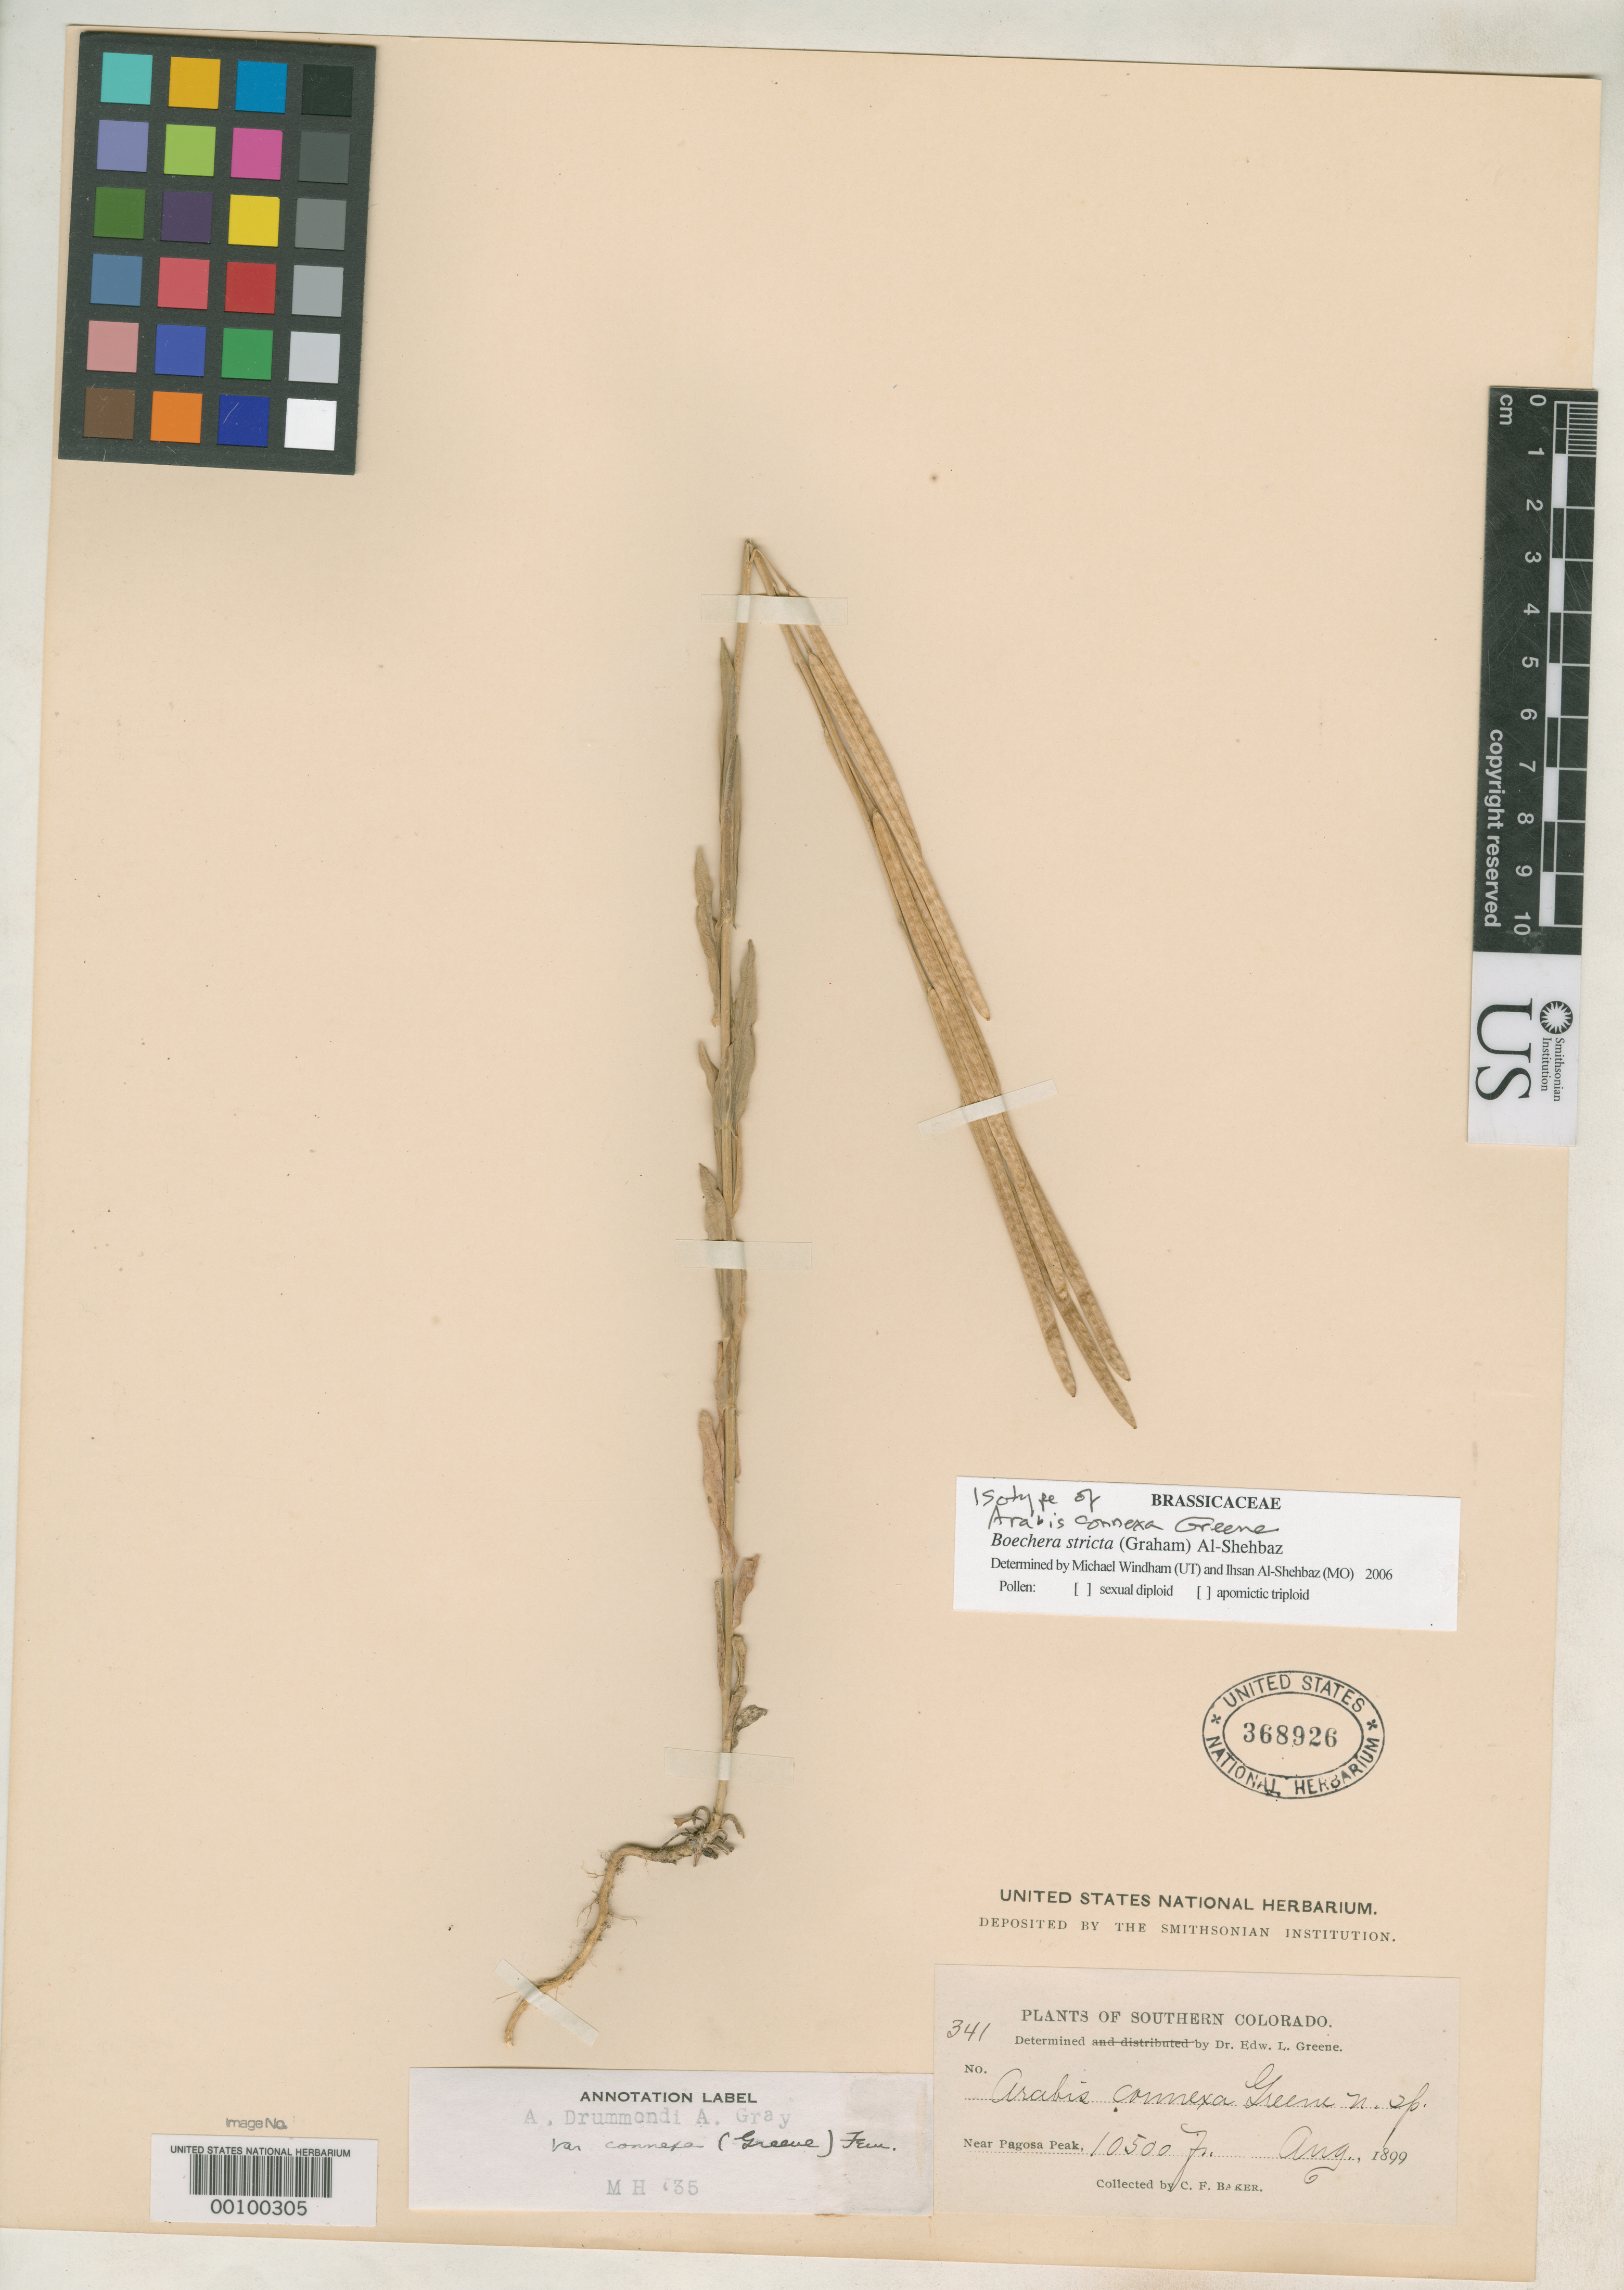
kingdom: Plantae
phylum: Tracheophyta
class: Magnoliopsida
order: Brassicales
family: Brassicaceae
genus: Arabis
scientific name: Arabis connexa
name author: Greene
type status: Isotype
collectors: C. F. Baker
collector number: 341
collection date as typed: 18 Aug 1899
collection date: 1899-08-18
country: United States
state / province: Colorado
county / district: Mineral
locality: Pagosa Peak, San Juan Mts.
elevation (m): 3200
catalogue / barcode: US 368926